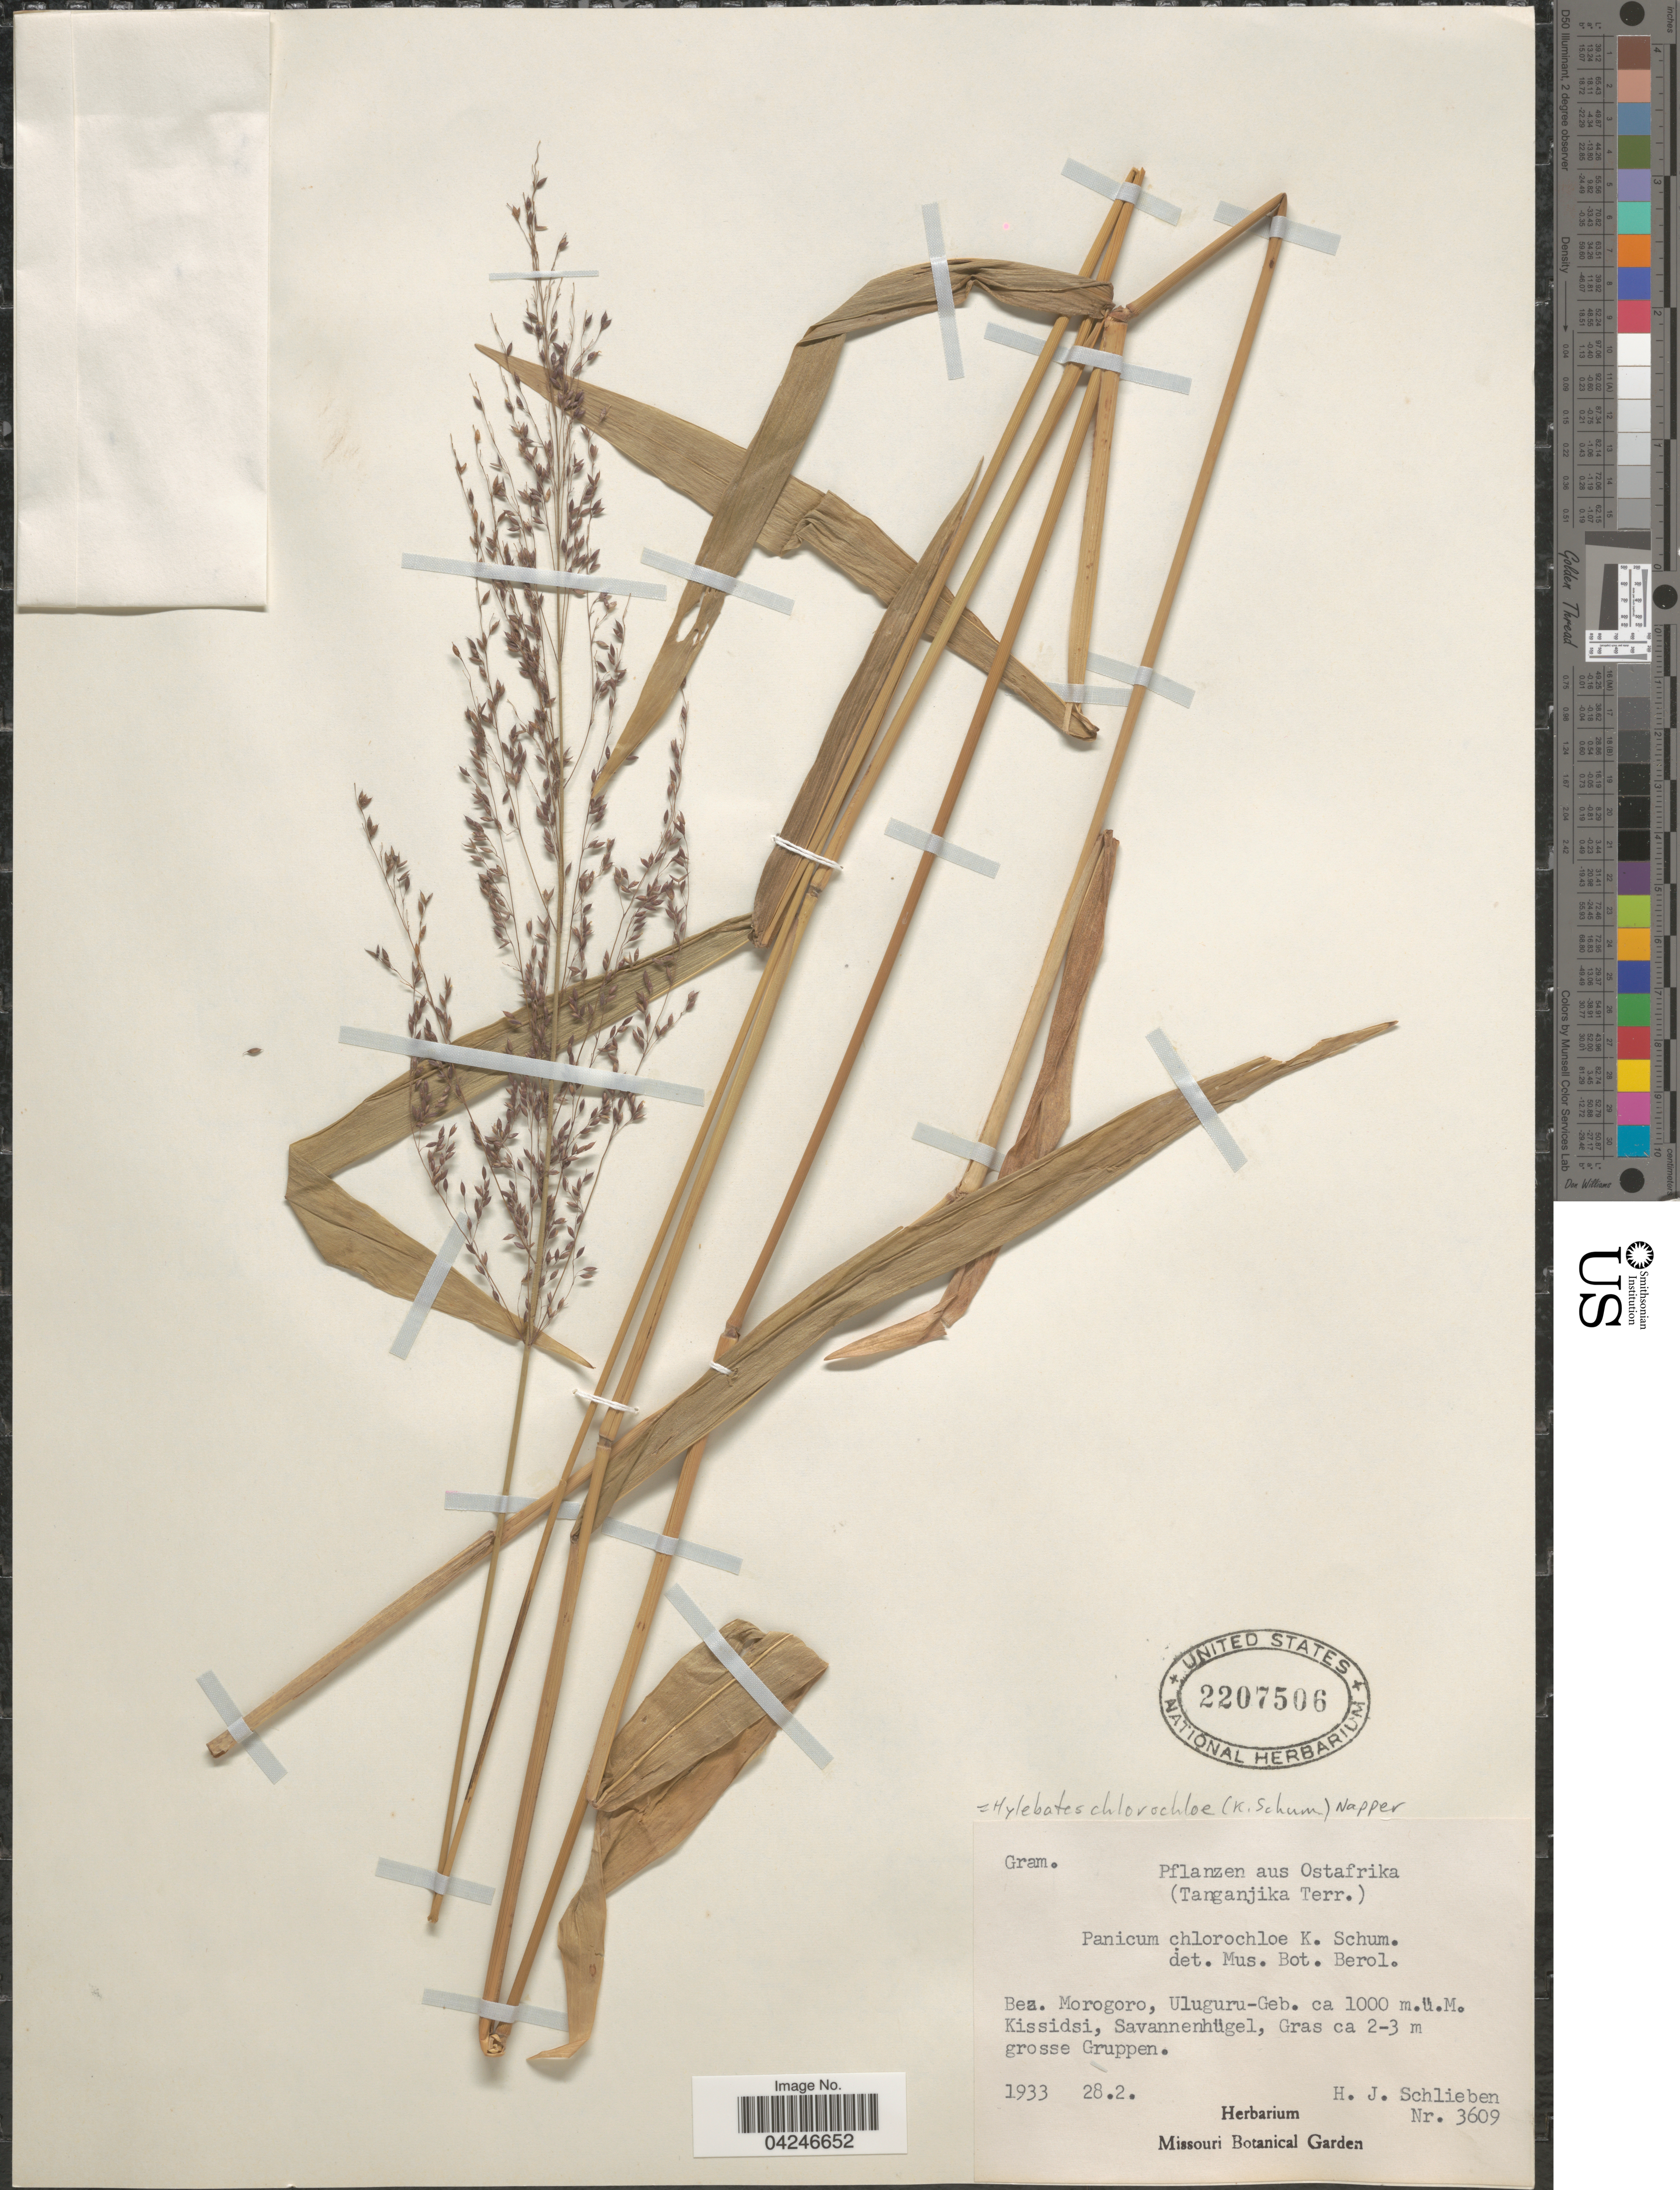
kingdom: Plantae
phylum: Tracheophyta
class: Liliopsida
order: Poales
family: Poaceae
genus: Hylebates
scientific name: Hylebates chlorochloe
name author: (K. Schum.) Napper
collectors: H. J. Schlieben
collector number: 3609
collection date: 1933-02-28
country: Tanzania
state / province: Morogoro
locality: Ostafrika. (Tanganjika Terr.) Bez. Morogoro, Uluguru-Geb. Kissidsi.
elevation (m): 1000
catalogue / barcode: US 2207506